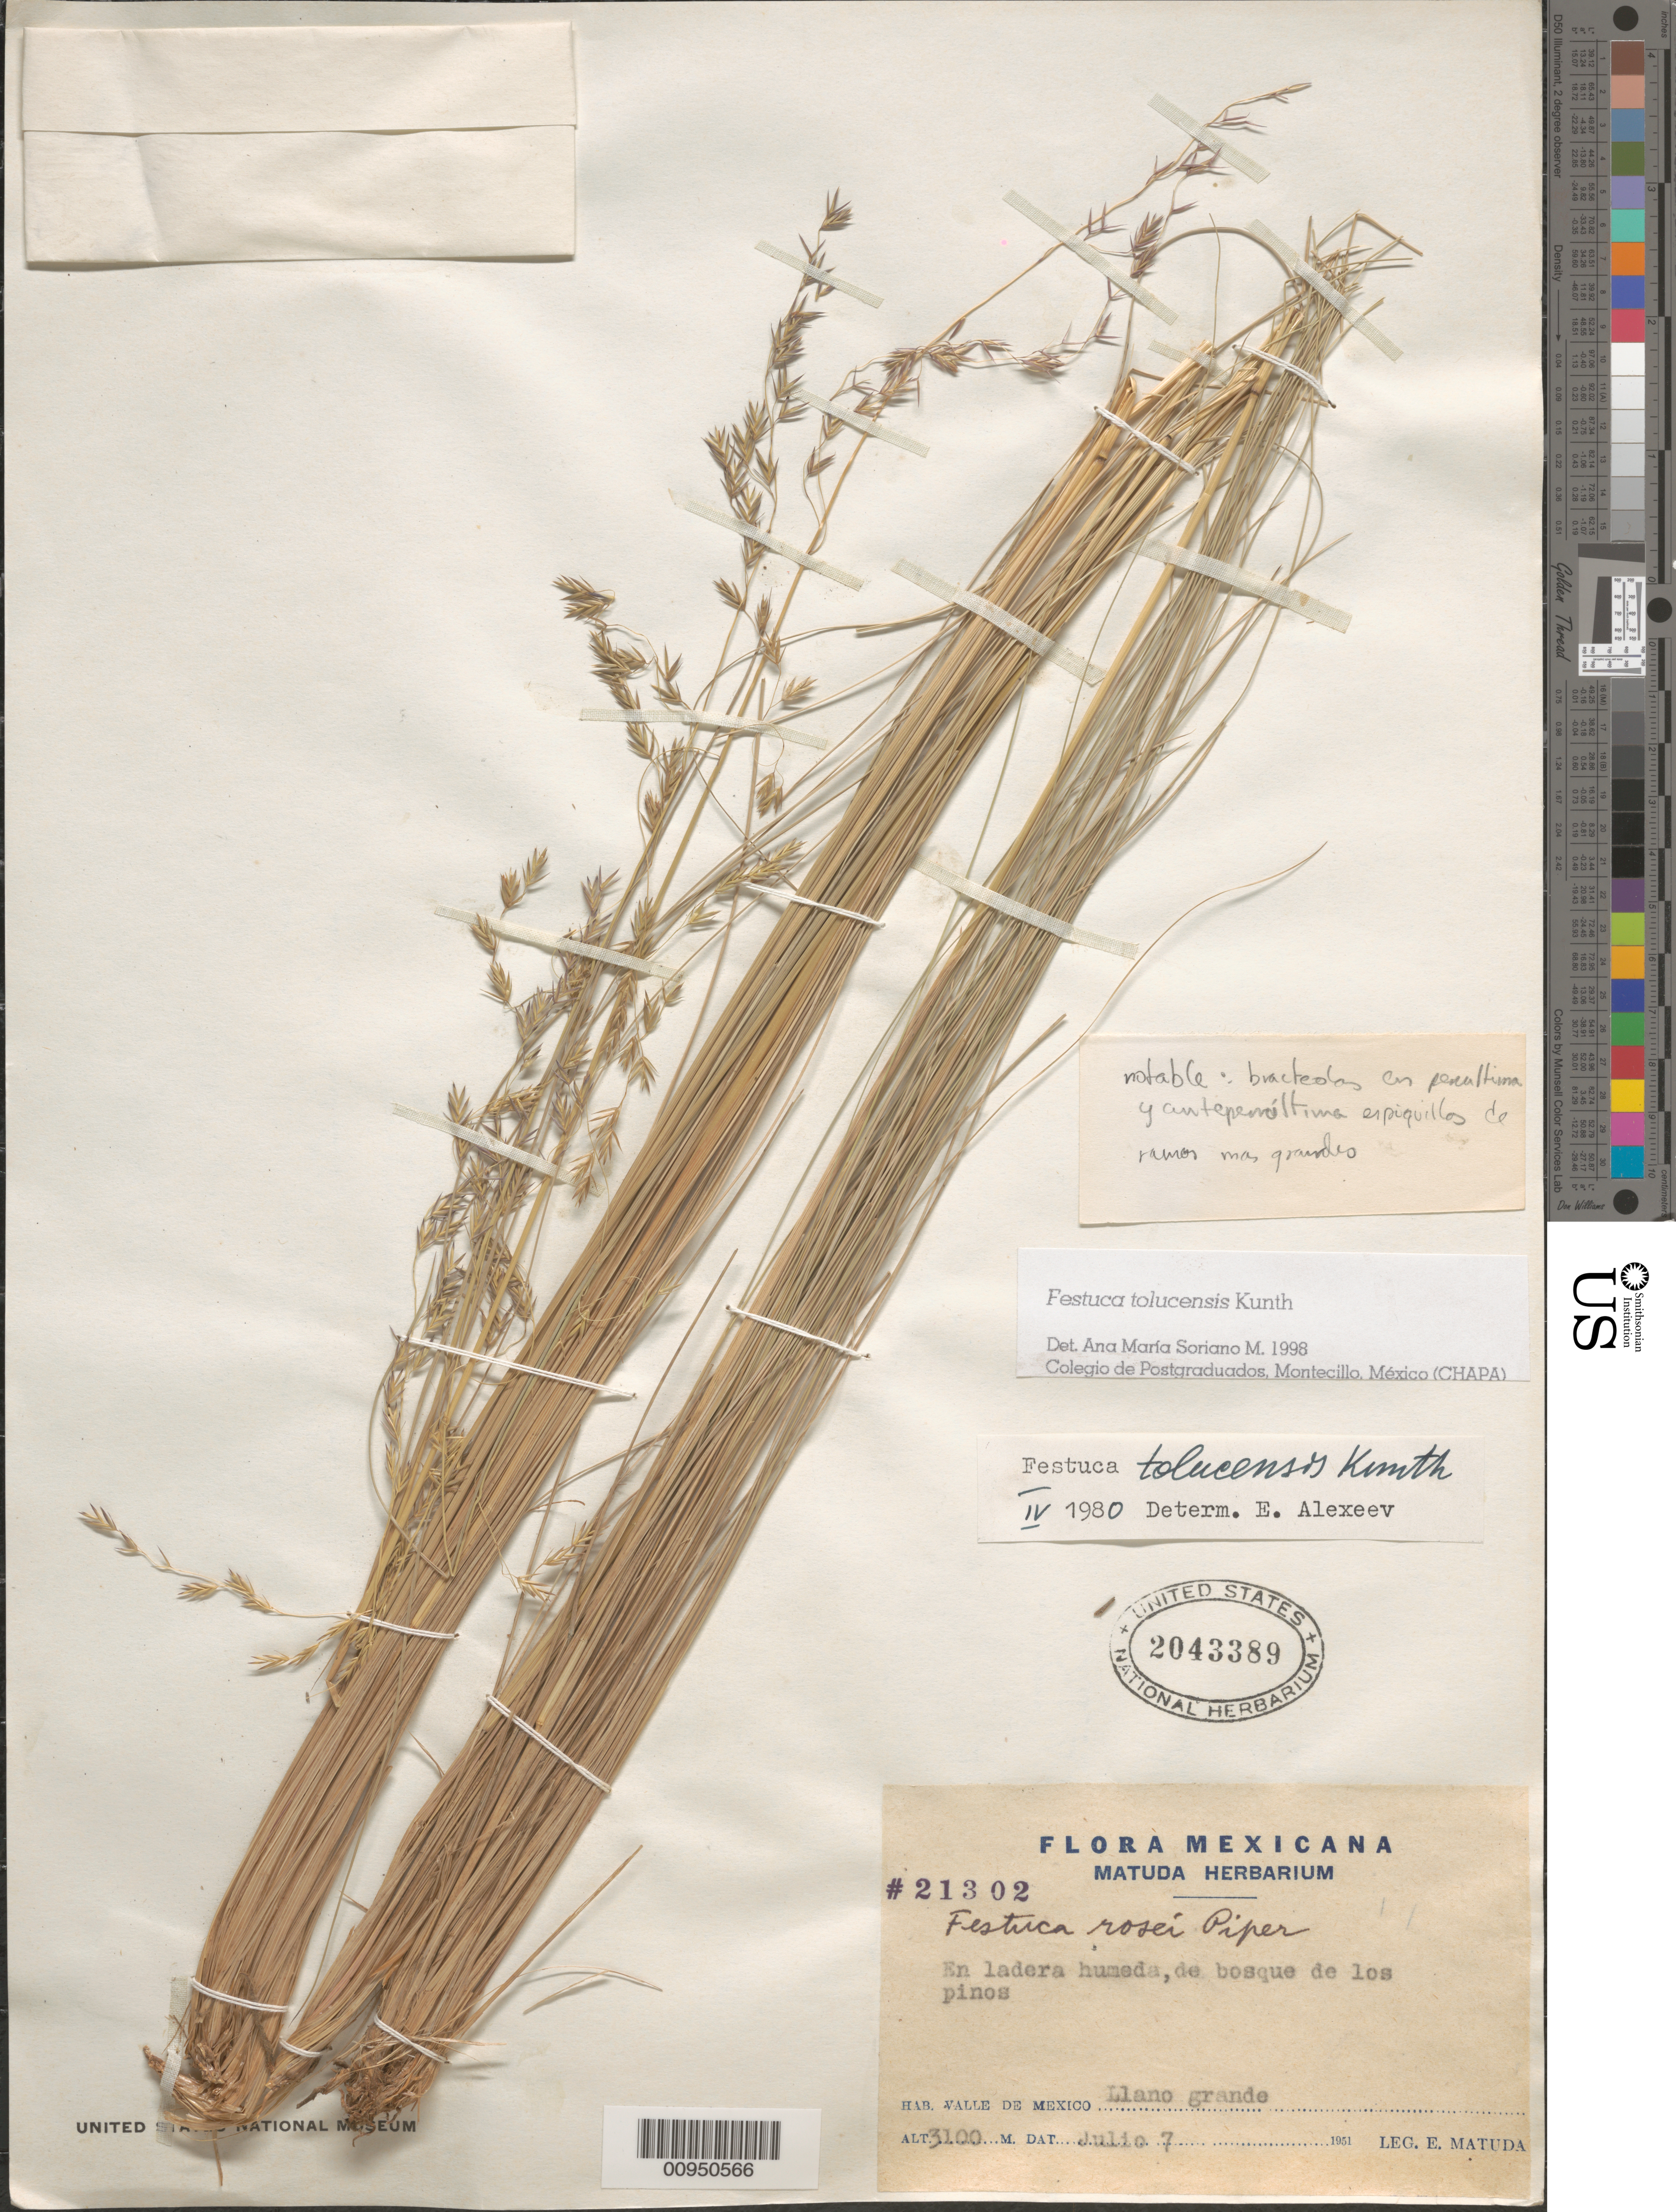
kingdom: Plantae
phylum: Tracheophyta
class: Liliopsida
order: Poales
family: Poaceae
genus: Festuca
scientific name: Festuca tolucensis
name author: Kunth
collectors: E. Matuda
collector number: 213002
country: Mexico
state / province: México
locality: Llano Grande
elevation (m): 3100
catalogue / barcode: US 2043389